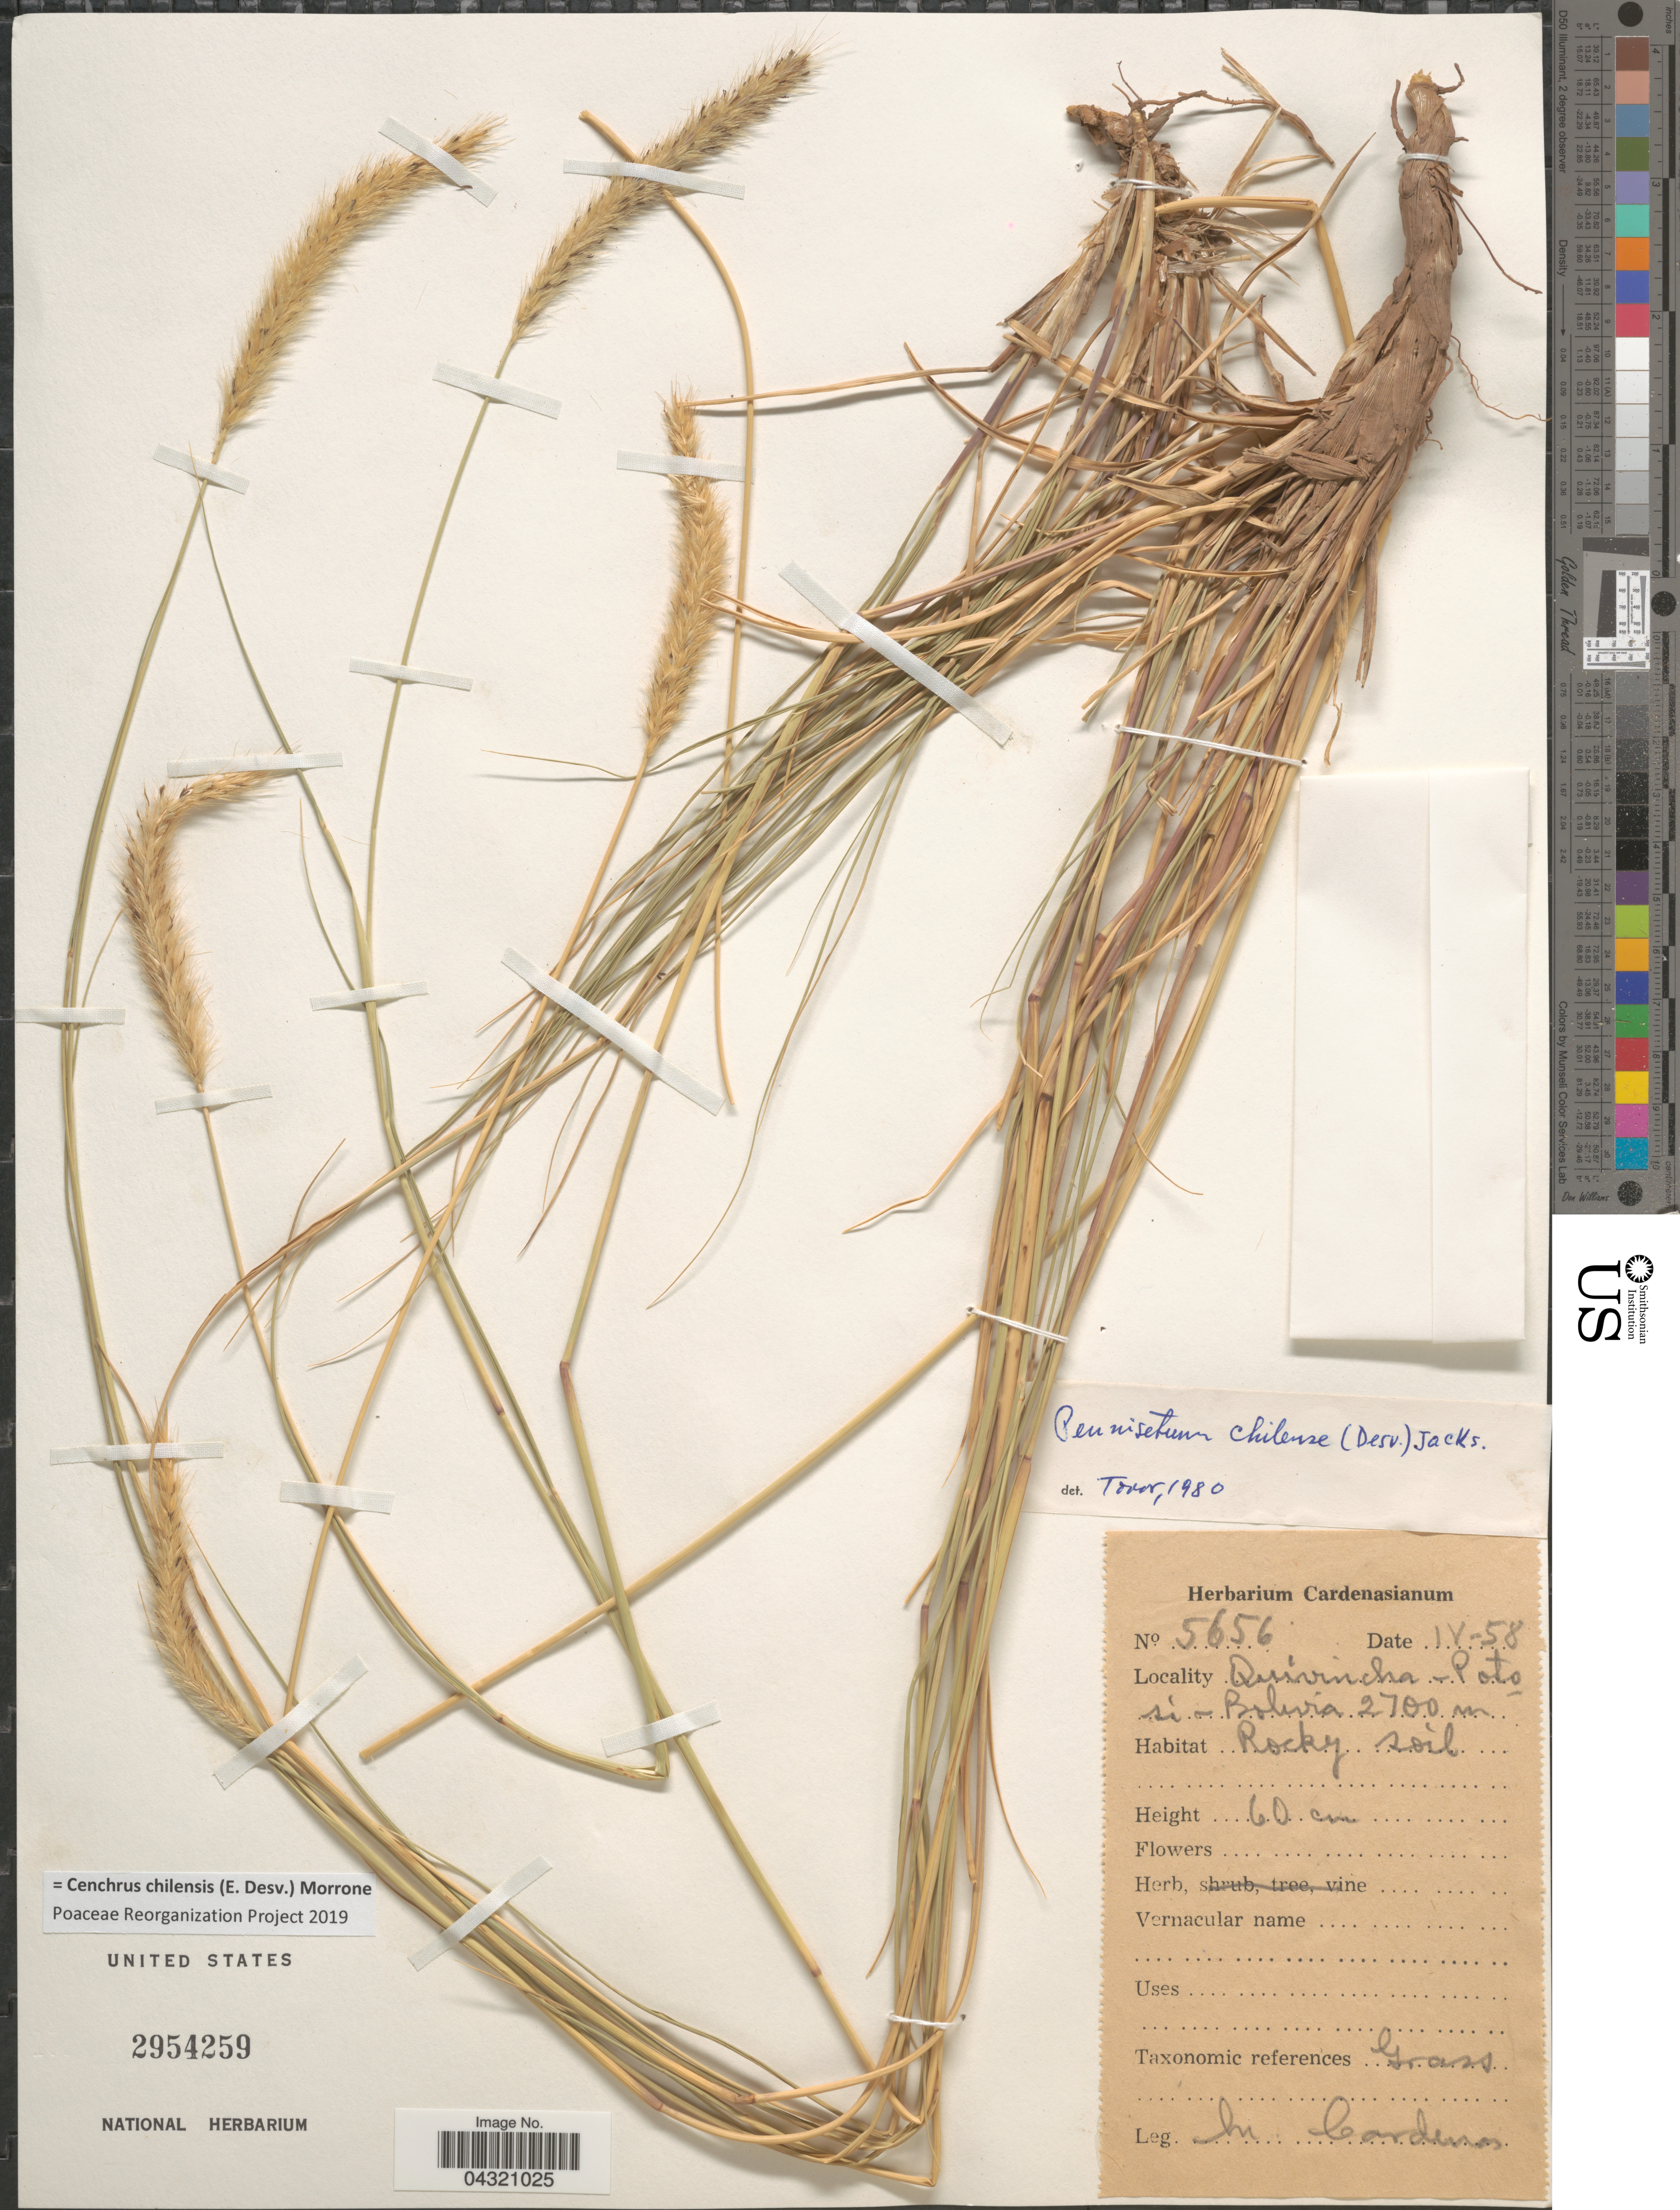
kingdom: Plantae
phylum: Tracheophyta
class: Liliopsida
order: Poales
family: Poaceae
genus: Cenchrus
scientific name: Cenchrus chilensis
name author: (É. Desv.) Morrone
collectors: M. Cárdenas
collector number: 5656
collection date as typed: Transcribed d/m/y: /4/58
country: Bolivia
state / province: Potosi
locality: Quivincha.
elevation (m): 2700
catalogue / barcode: US 2954259